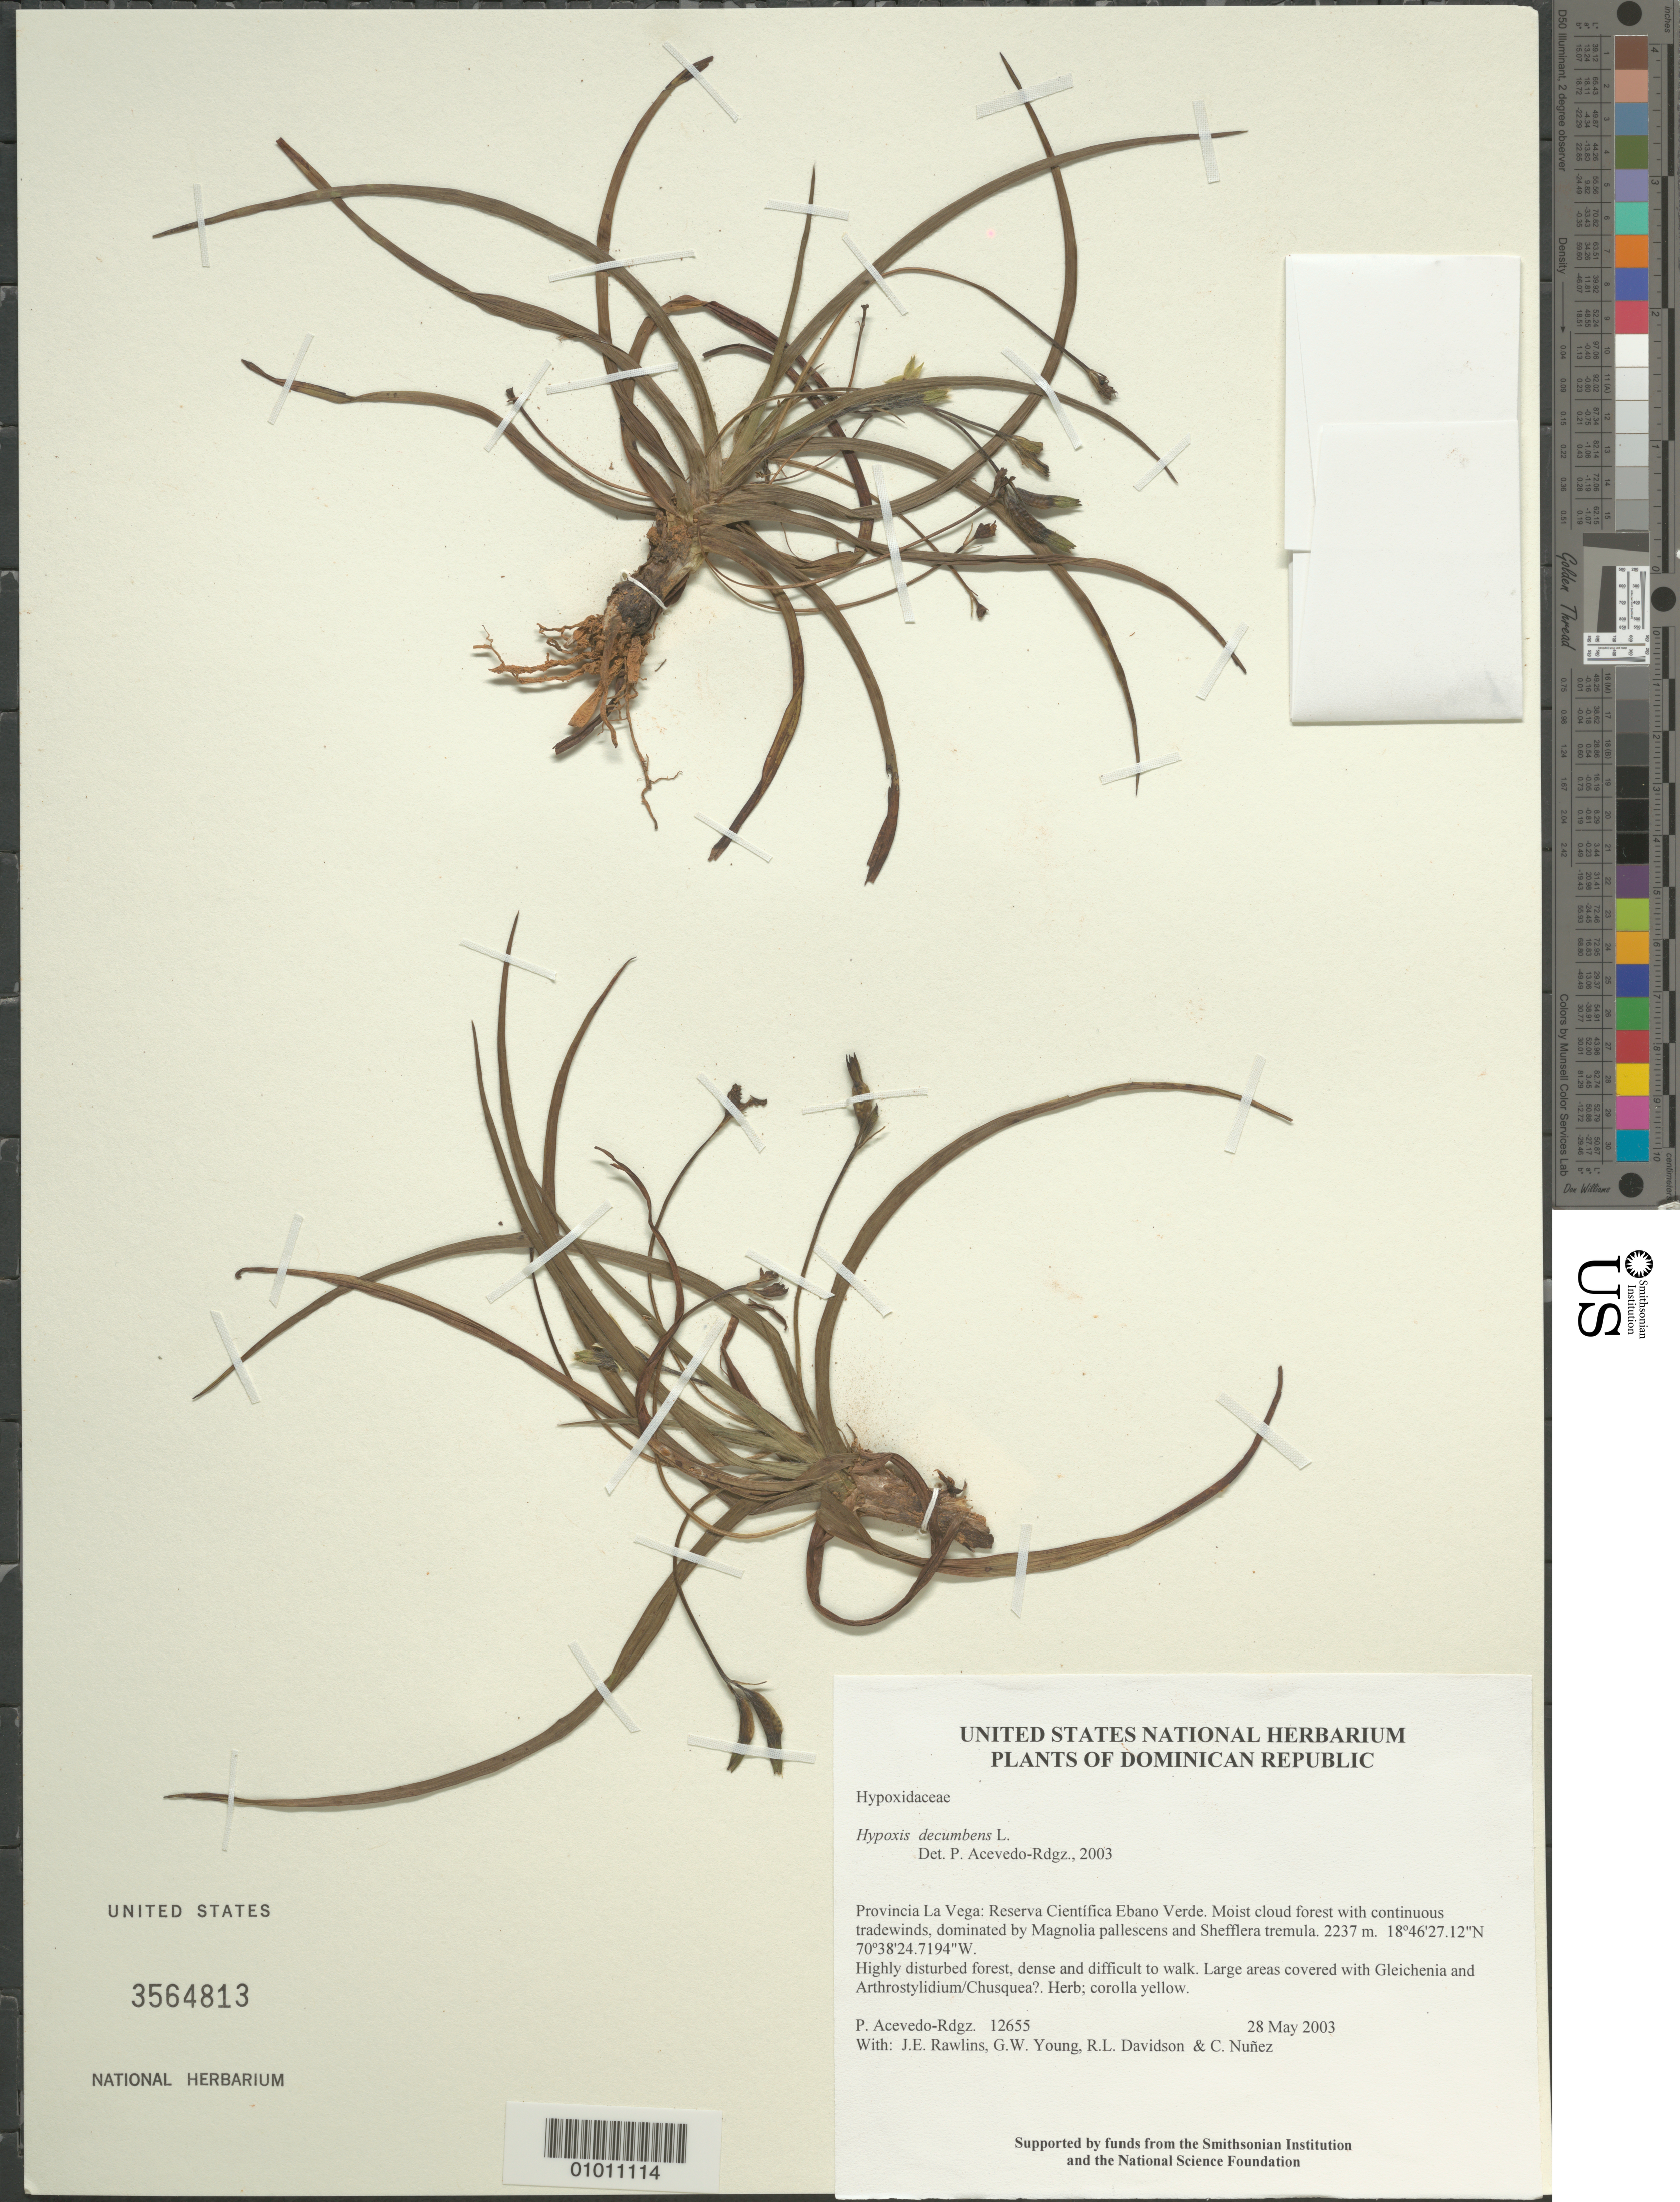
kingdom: Plantae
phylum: Tracheophyta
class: Liliopsida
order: Asparagales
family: Hypoxidaceae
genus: Hypoxis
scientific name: Hypoxis decumbens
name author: L.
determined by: Acevedo-Rodríguez, P., (BOT), Smithsonian Institution - National Museum of Natural History (UNITED STATES)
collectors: P. Acevedo-Rodr., J. Rawlins, G. Young, R. Davidson & C. Nunez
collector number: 12655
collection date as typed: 28 May 2003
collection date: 2003-05-28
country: Dominican Republic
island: Hispaniola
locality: Provincia La Vega: Reserva Científica Ebano Verde. Moist cloud forest with continuous tradewinds, dominated by Magnolia pallescens and Shefflera tremula.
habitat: Highly disturbed forest, dense and difficult to walk. Large areas covered with Gleichenia and Arthrostylidium/Chusquea?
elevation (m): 2237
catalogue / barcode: US 3564813